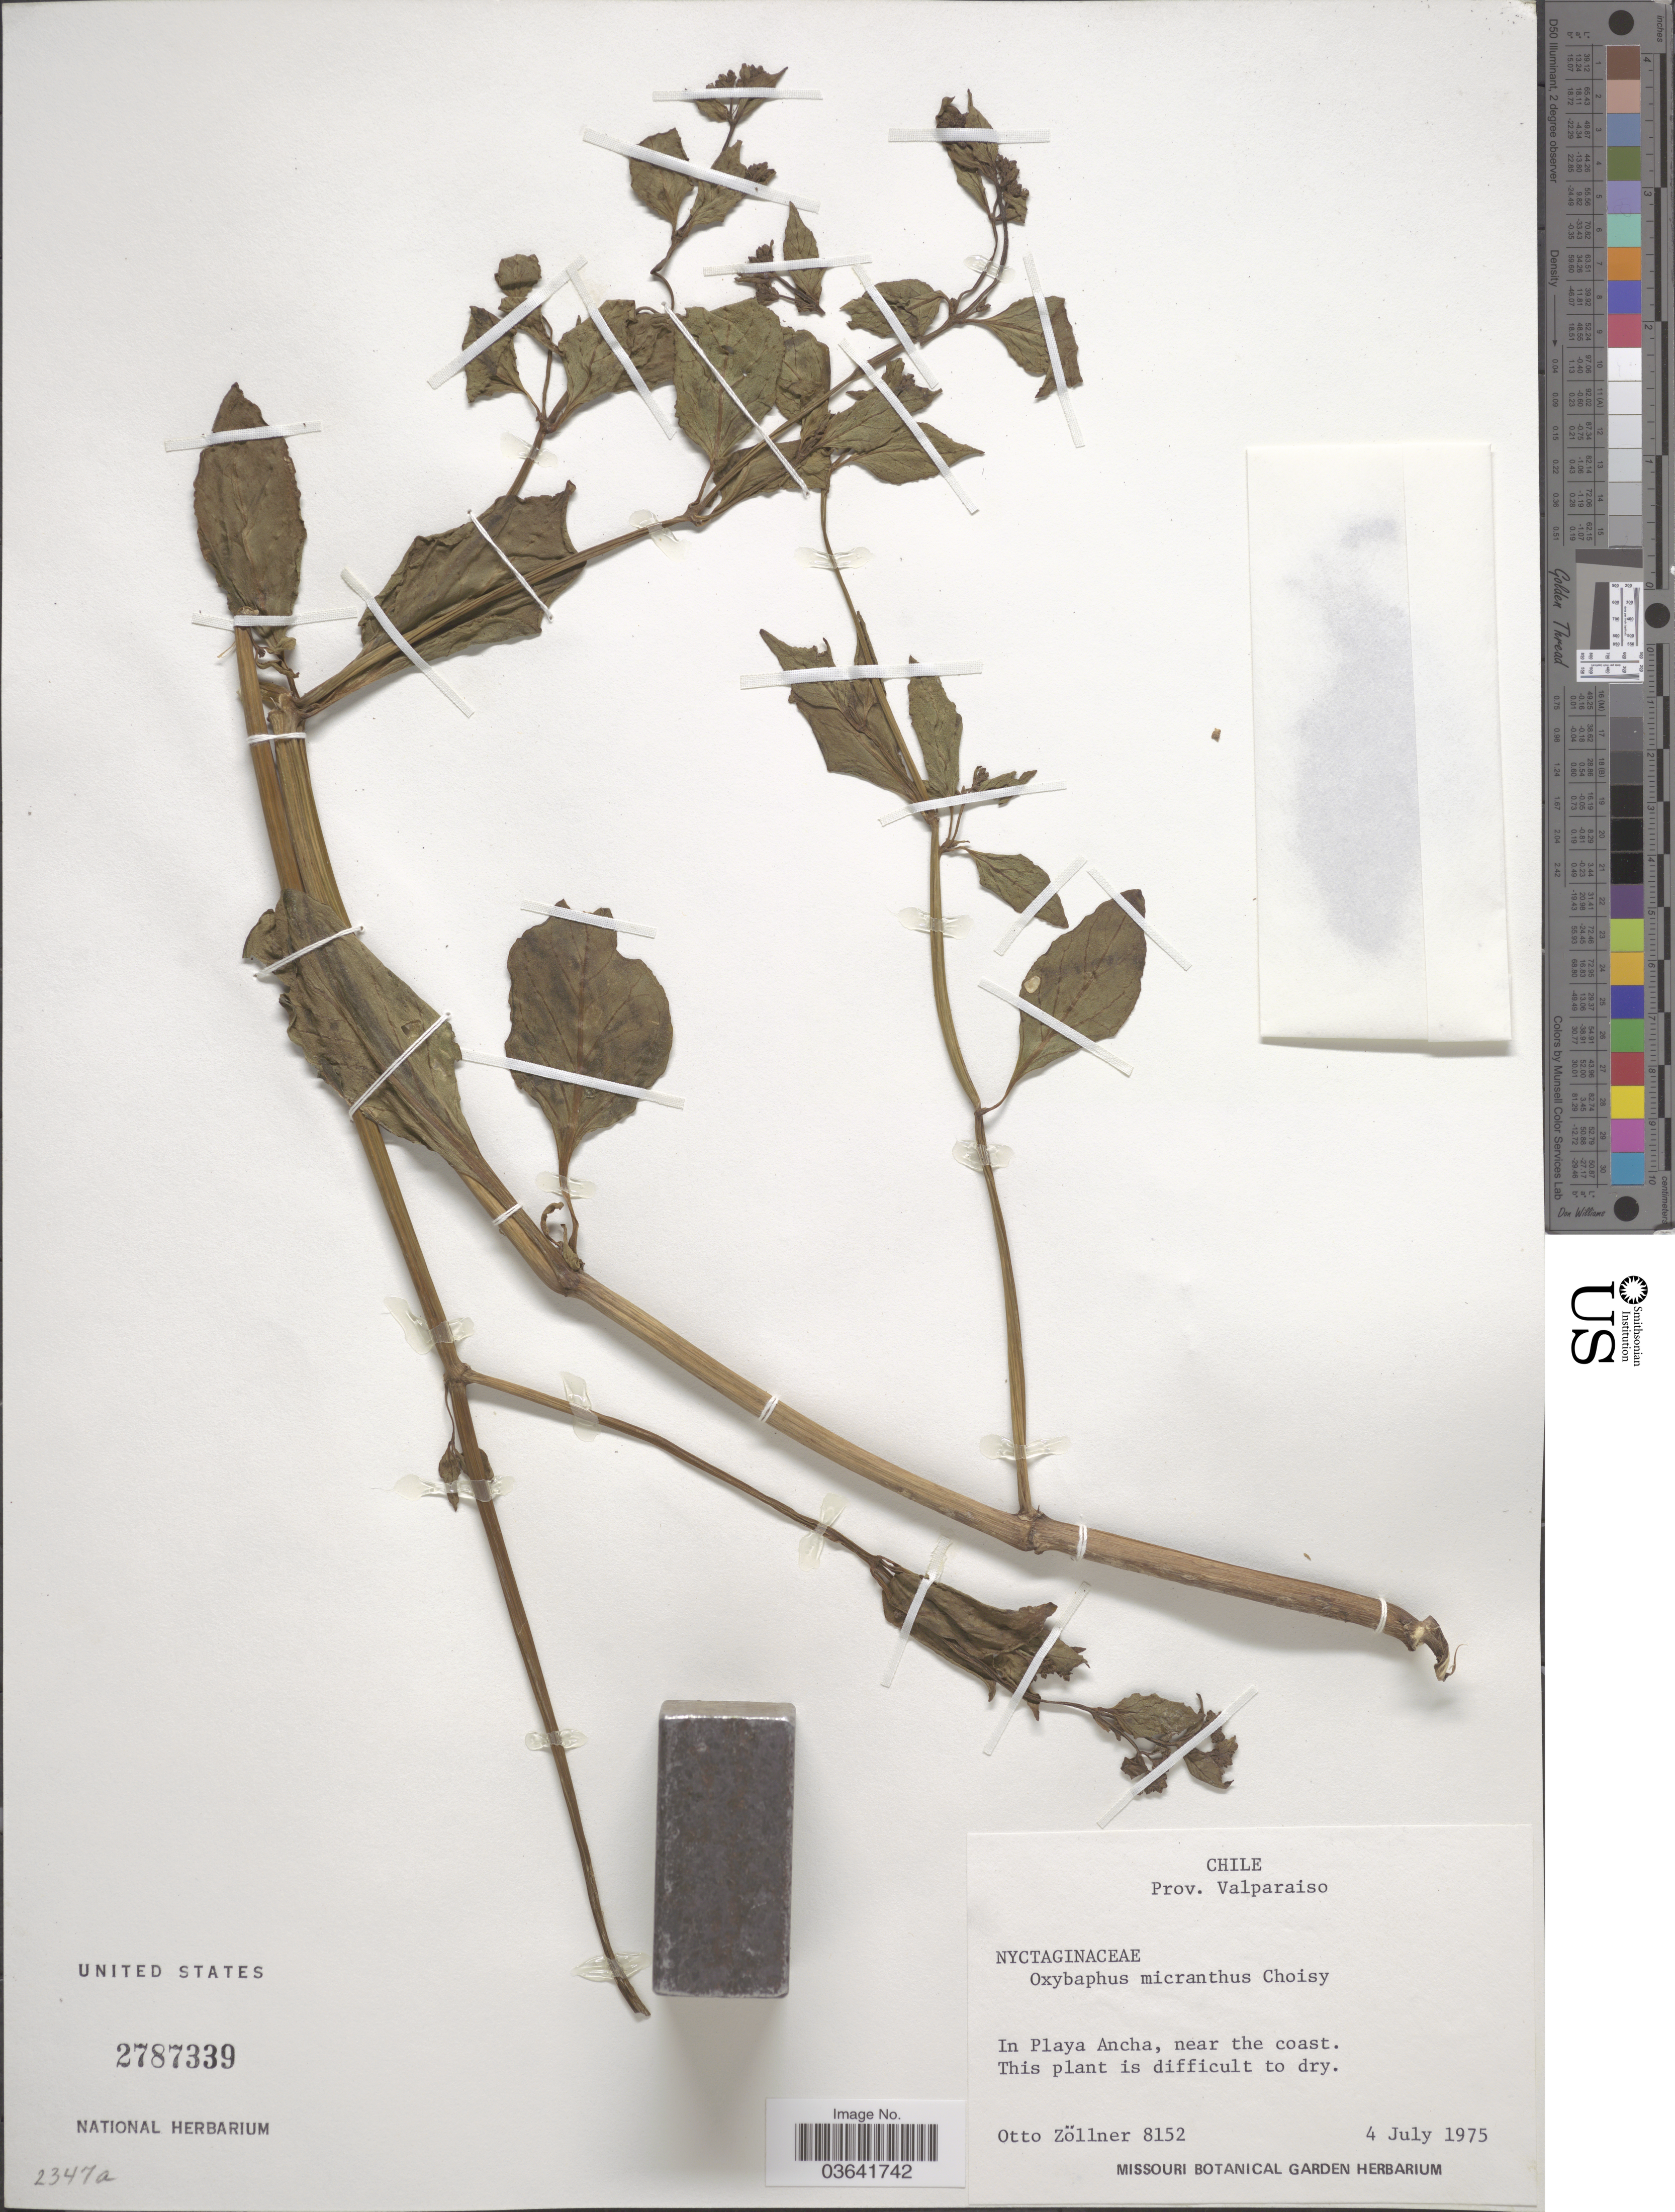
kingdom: Plantae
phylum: Tracheophyta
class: Magnoliopsida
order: Caryophyllales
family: Nyctaginaceae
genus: Mirabilis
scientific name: Mirabilis micrantha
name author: (Choisy) Heimerl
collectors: O. Zöllner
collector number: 8152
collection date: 1975-07-04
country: Chile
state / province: Valparaíso (V)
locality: In Playa Ancha, near the coast.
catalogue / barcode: US 2787339